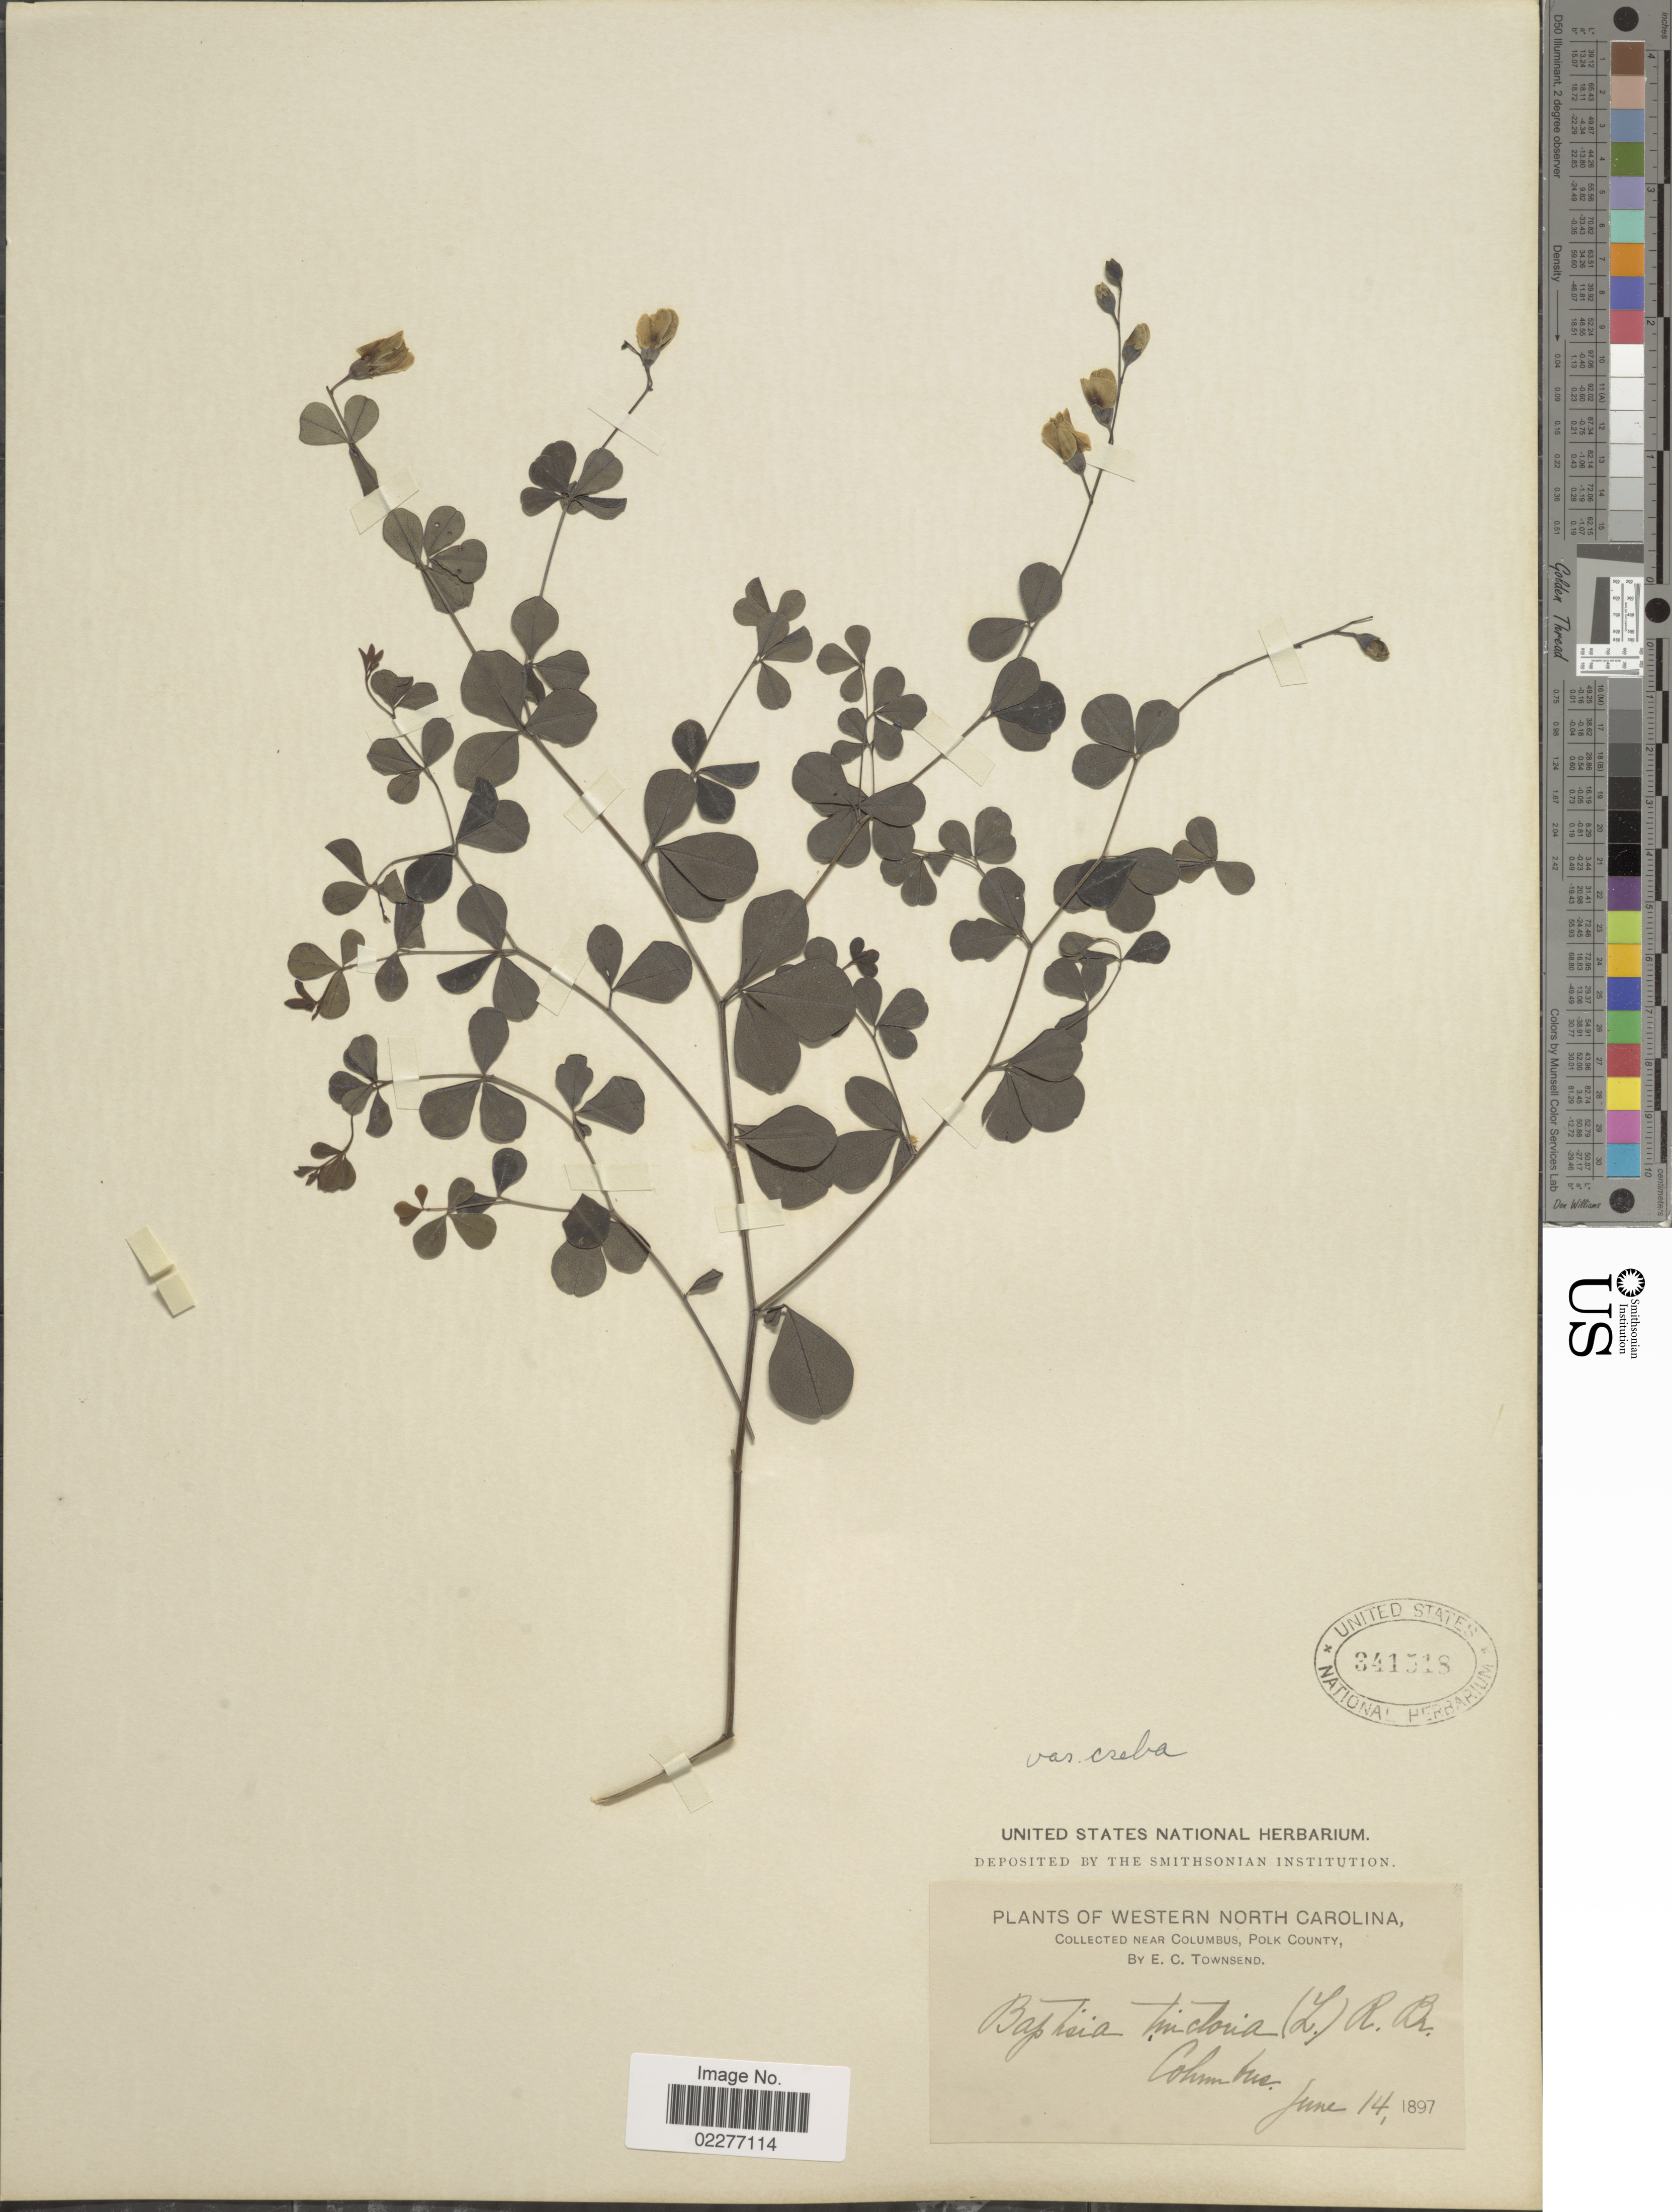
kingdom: Plantae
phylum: Tracheophyta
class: Magnoliopsida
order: Fabales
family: Fabaceae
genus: Baptisia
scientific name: Baptisia tinctoria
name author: (L.) R. Br.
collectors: E. C. Townsend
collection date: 1897-06-14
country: United States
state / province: North Carolina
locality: Western North Carolina, near Columbus, Polk County, Columbus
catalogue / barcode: US 341518